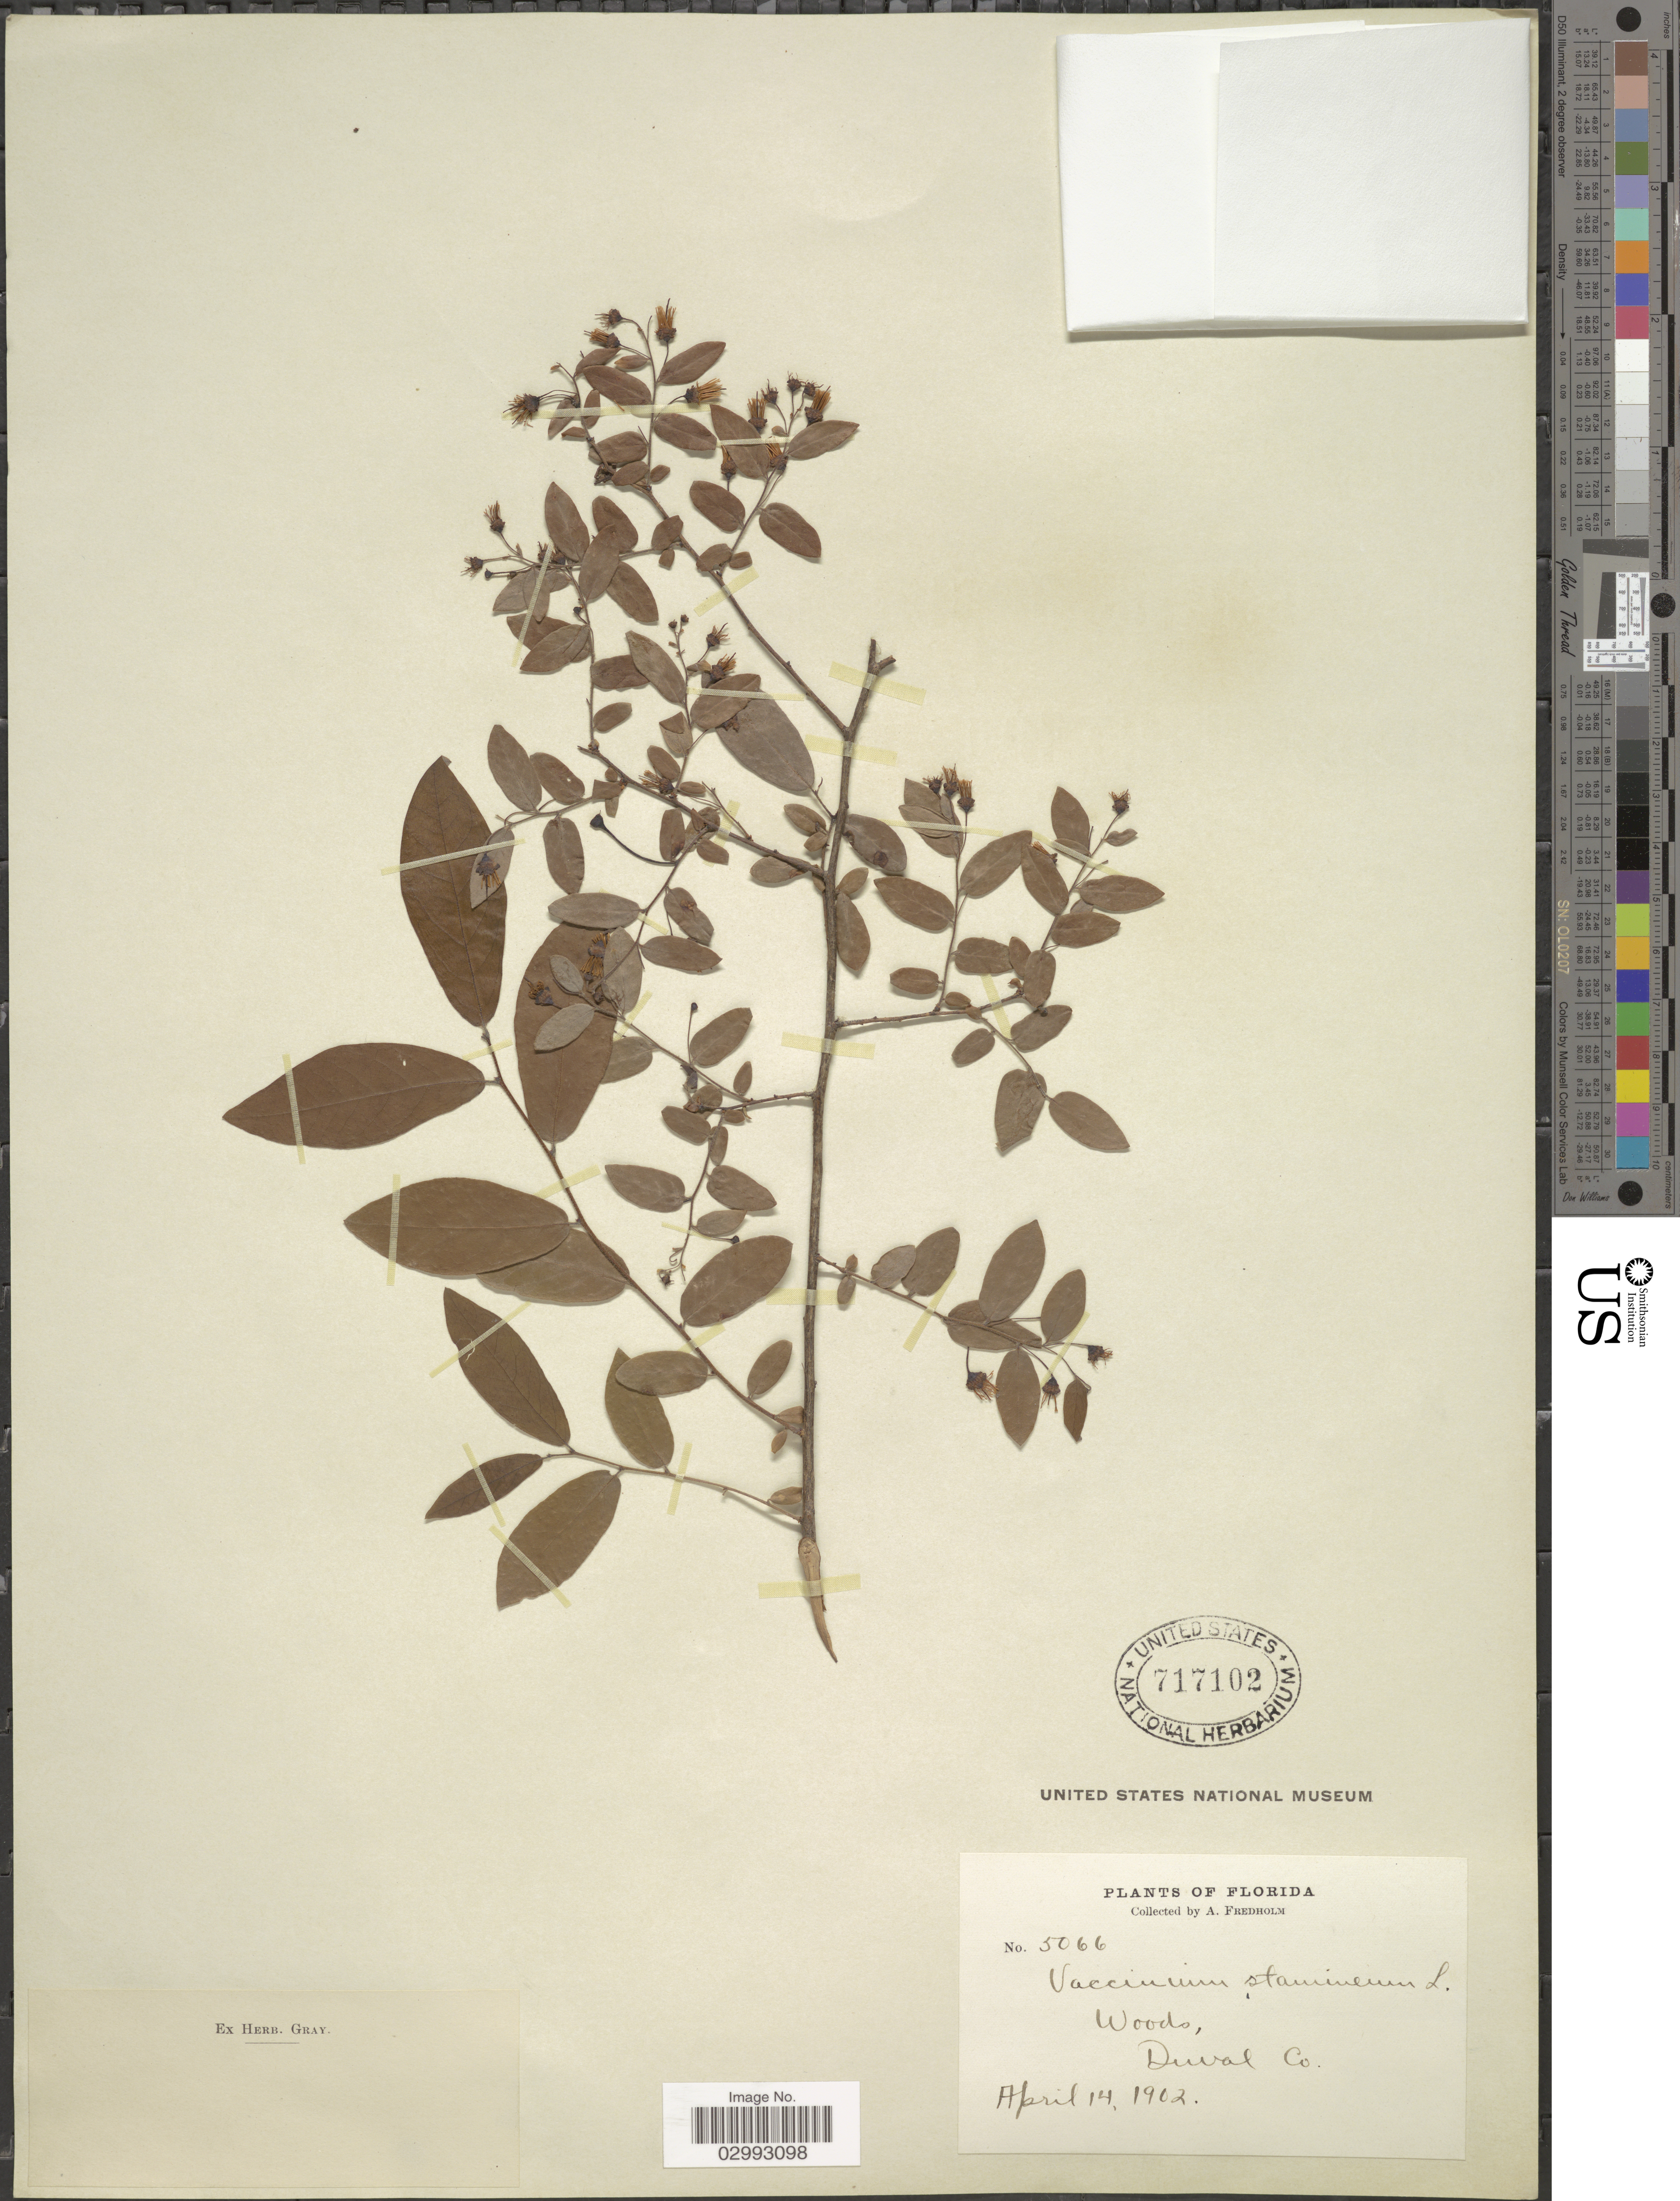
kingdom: Plantae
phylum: Tracheophyta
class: Magnoliopsida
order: Ericales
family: Ericaceae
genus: Polycodium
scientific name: Polycodium floridanum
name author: (Nutt.) Greene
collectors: A. Fredholm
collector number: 5066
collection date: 1902-04-14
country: United States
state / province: Florida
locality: Duval Co.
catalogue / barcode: US 717102